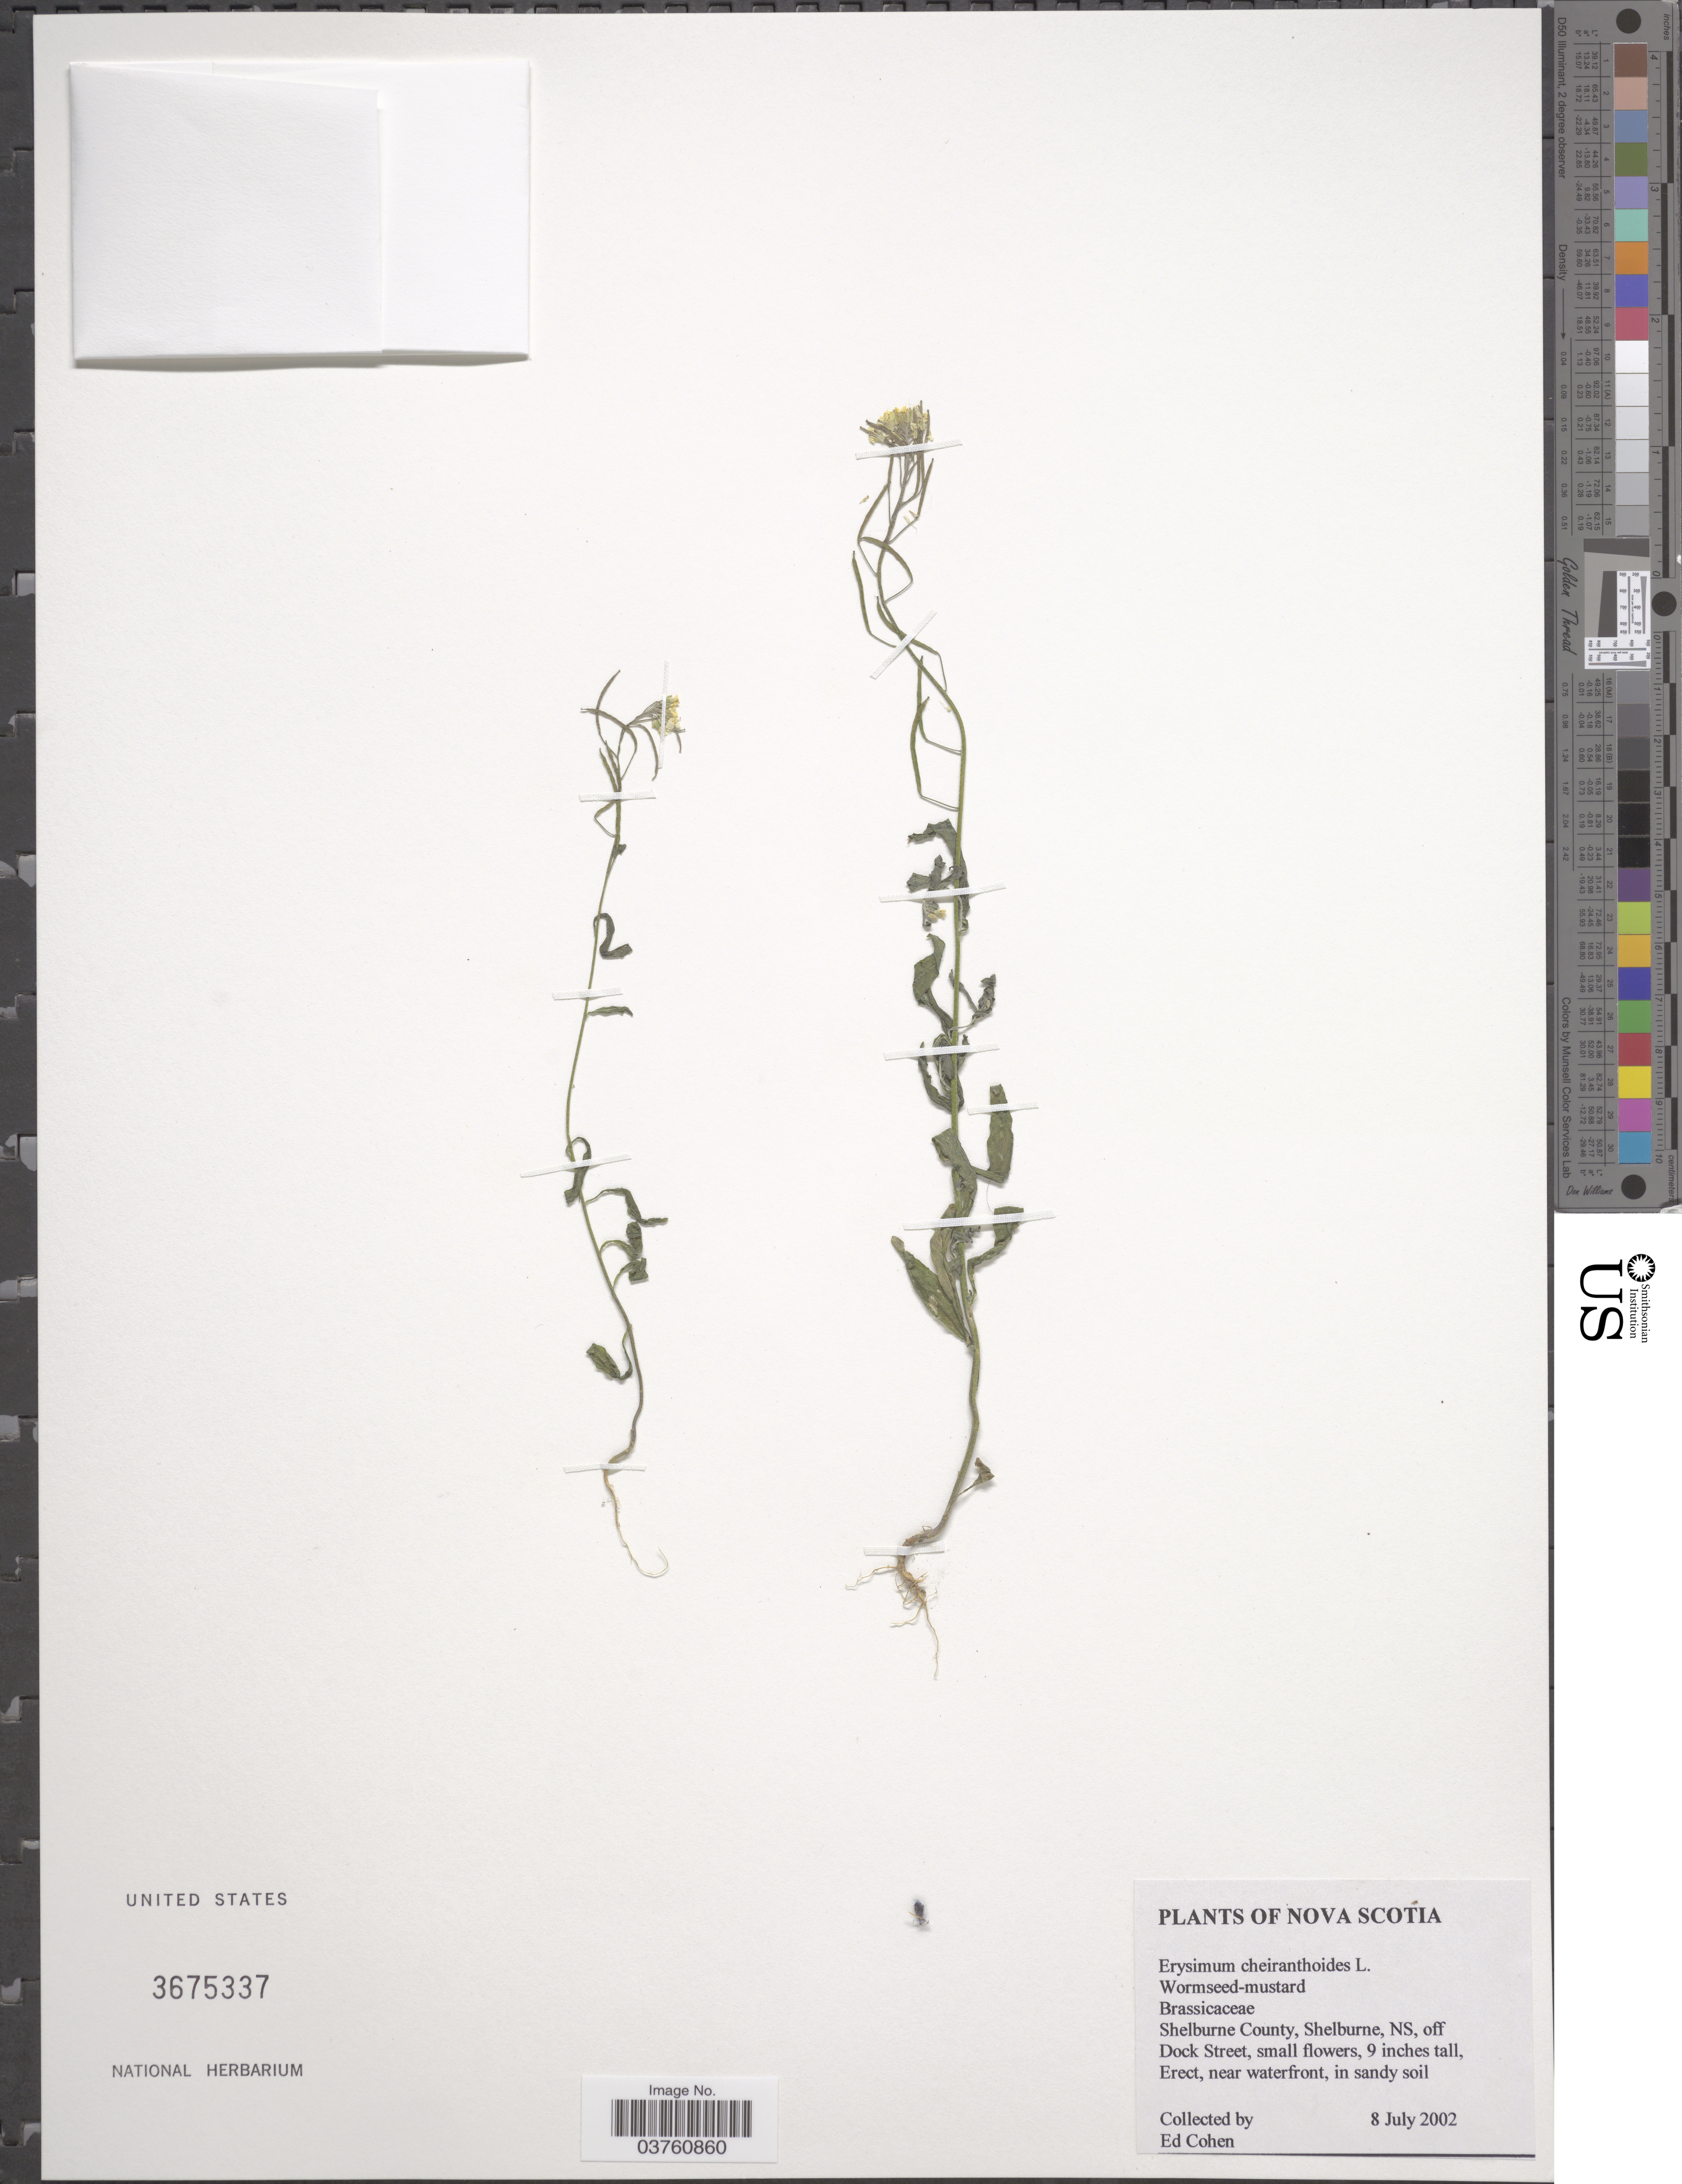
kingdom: Plantae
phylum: Tracheophyta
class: Magnoliopsida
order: Brassicales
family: Brassicaceae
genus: Erysimum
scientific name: Erysimum cheiranthoides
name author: L.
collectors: E. Cohen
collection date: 2002-07-08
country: Canada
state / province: Nova Scotia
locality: Shelburne County, Shelburne, NS, off Dock Street.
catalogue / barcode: US 3675337